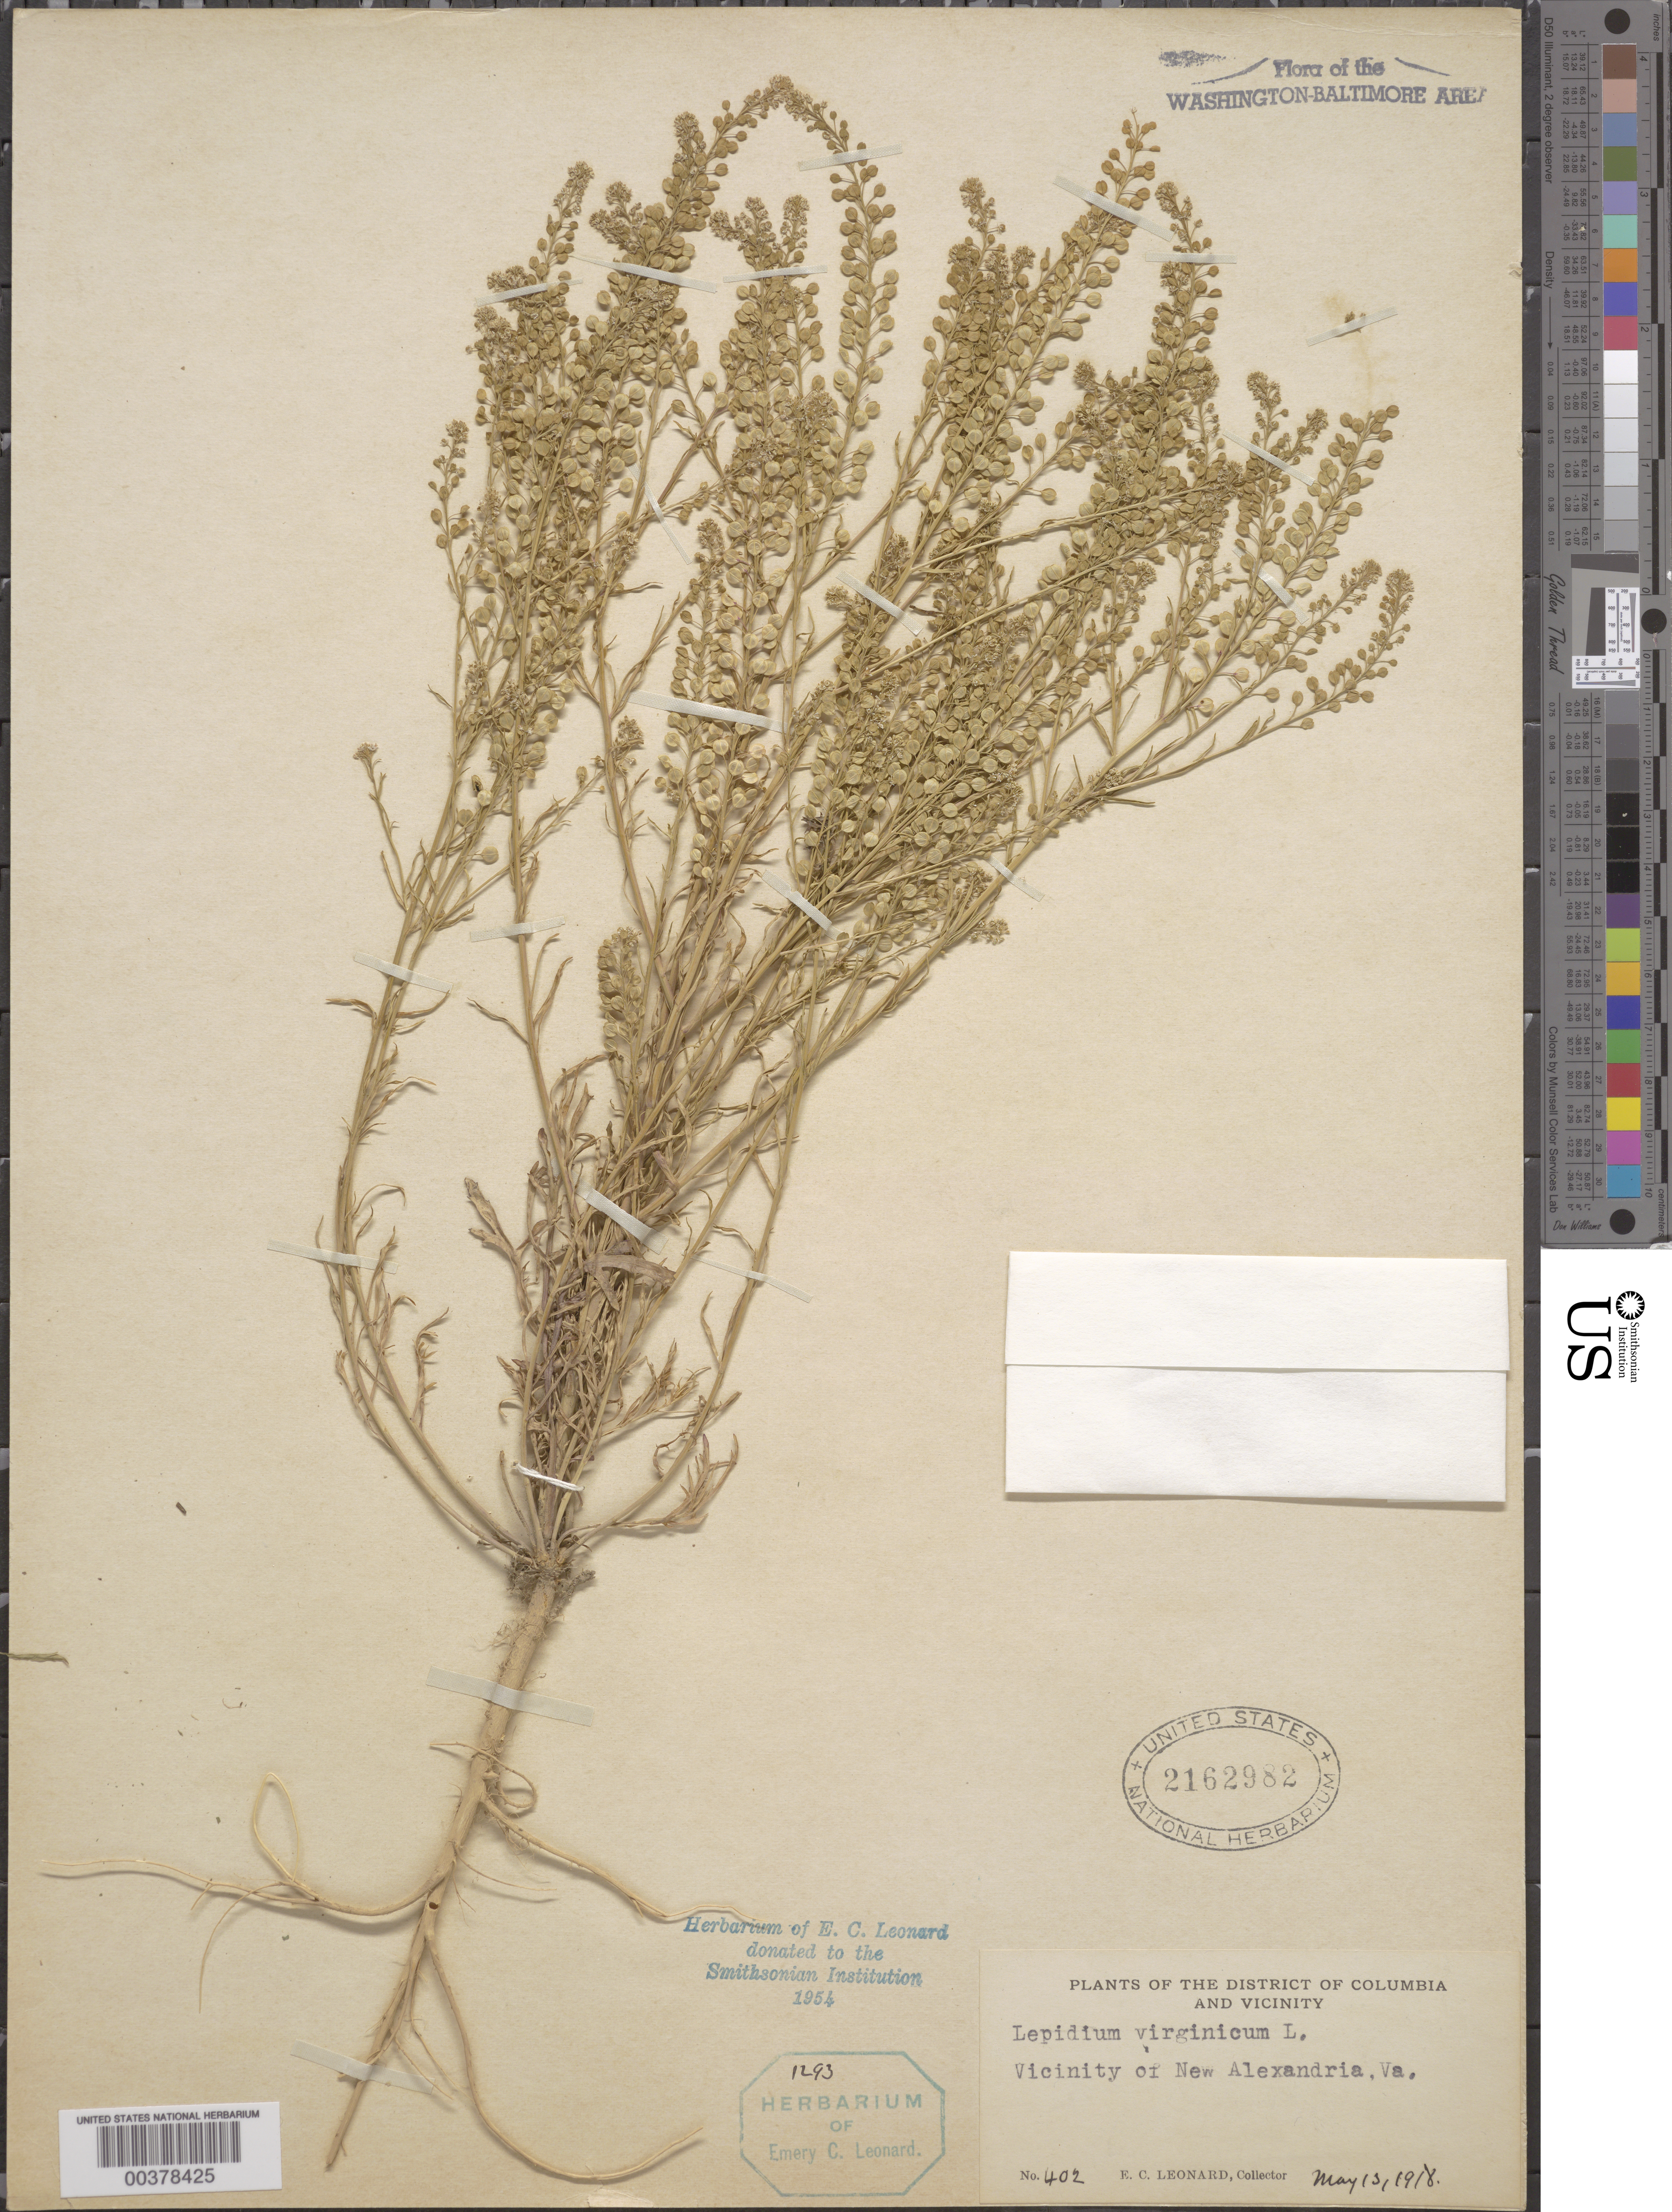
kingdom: Plantae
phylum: Tracheophyta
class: Magnoliopsida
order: Brassicales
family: Brassicaceae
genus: Lepidium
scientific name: Lepidium virginicum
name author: L.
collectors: E. C. Leonard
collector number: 402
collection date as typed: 13 May 1918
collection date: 1918-05-13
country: United States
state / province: Virginia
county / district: Fairfax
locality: New Alexandria vicinity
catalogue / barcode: US 2162982